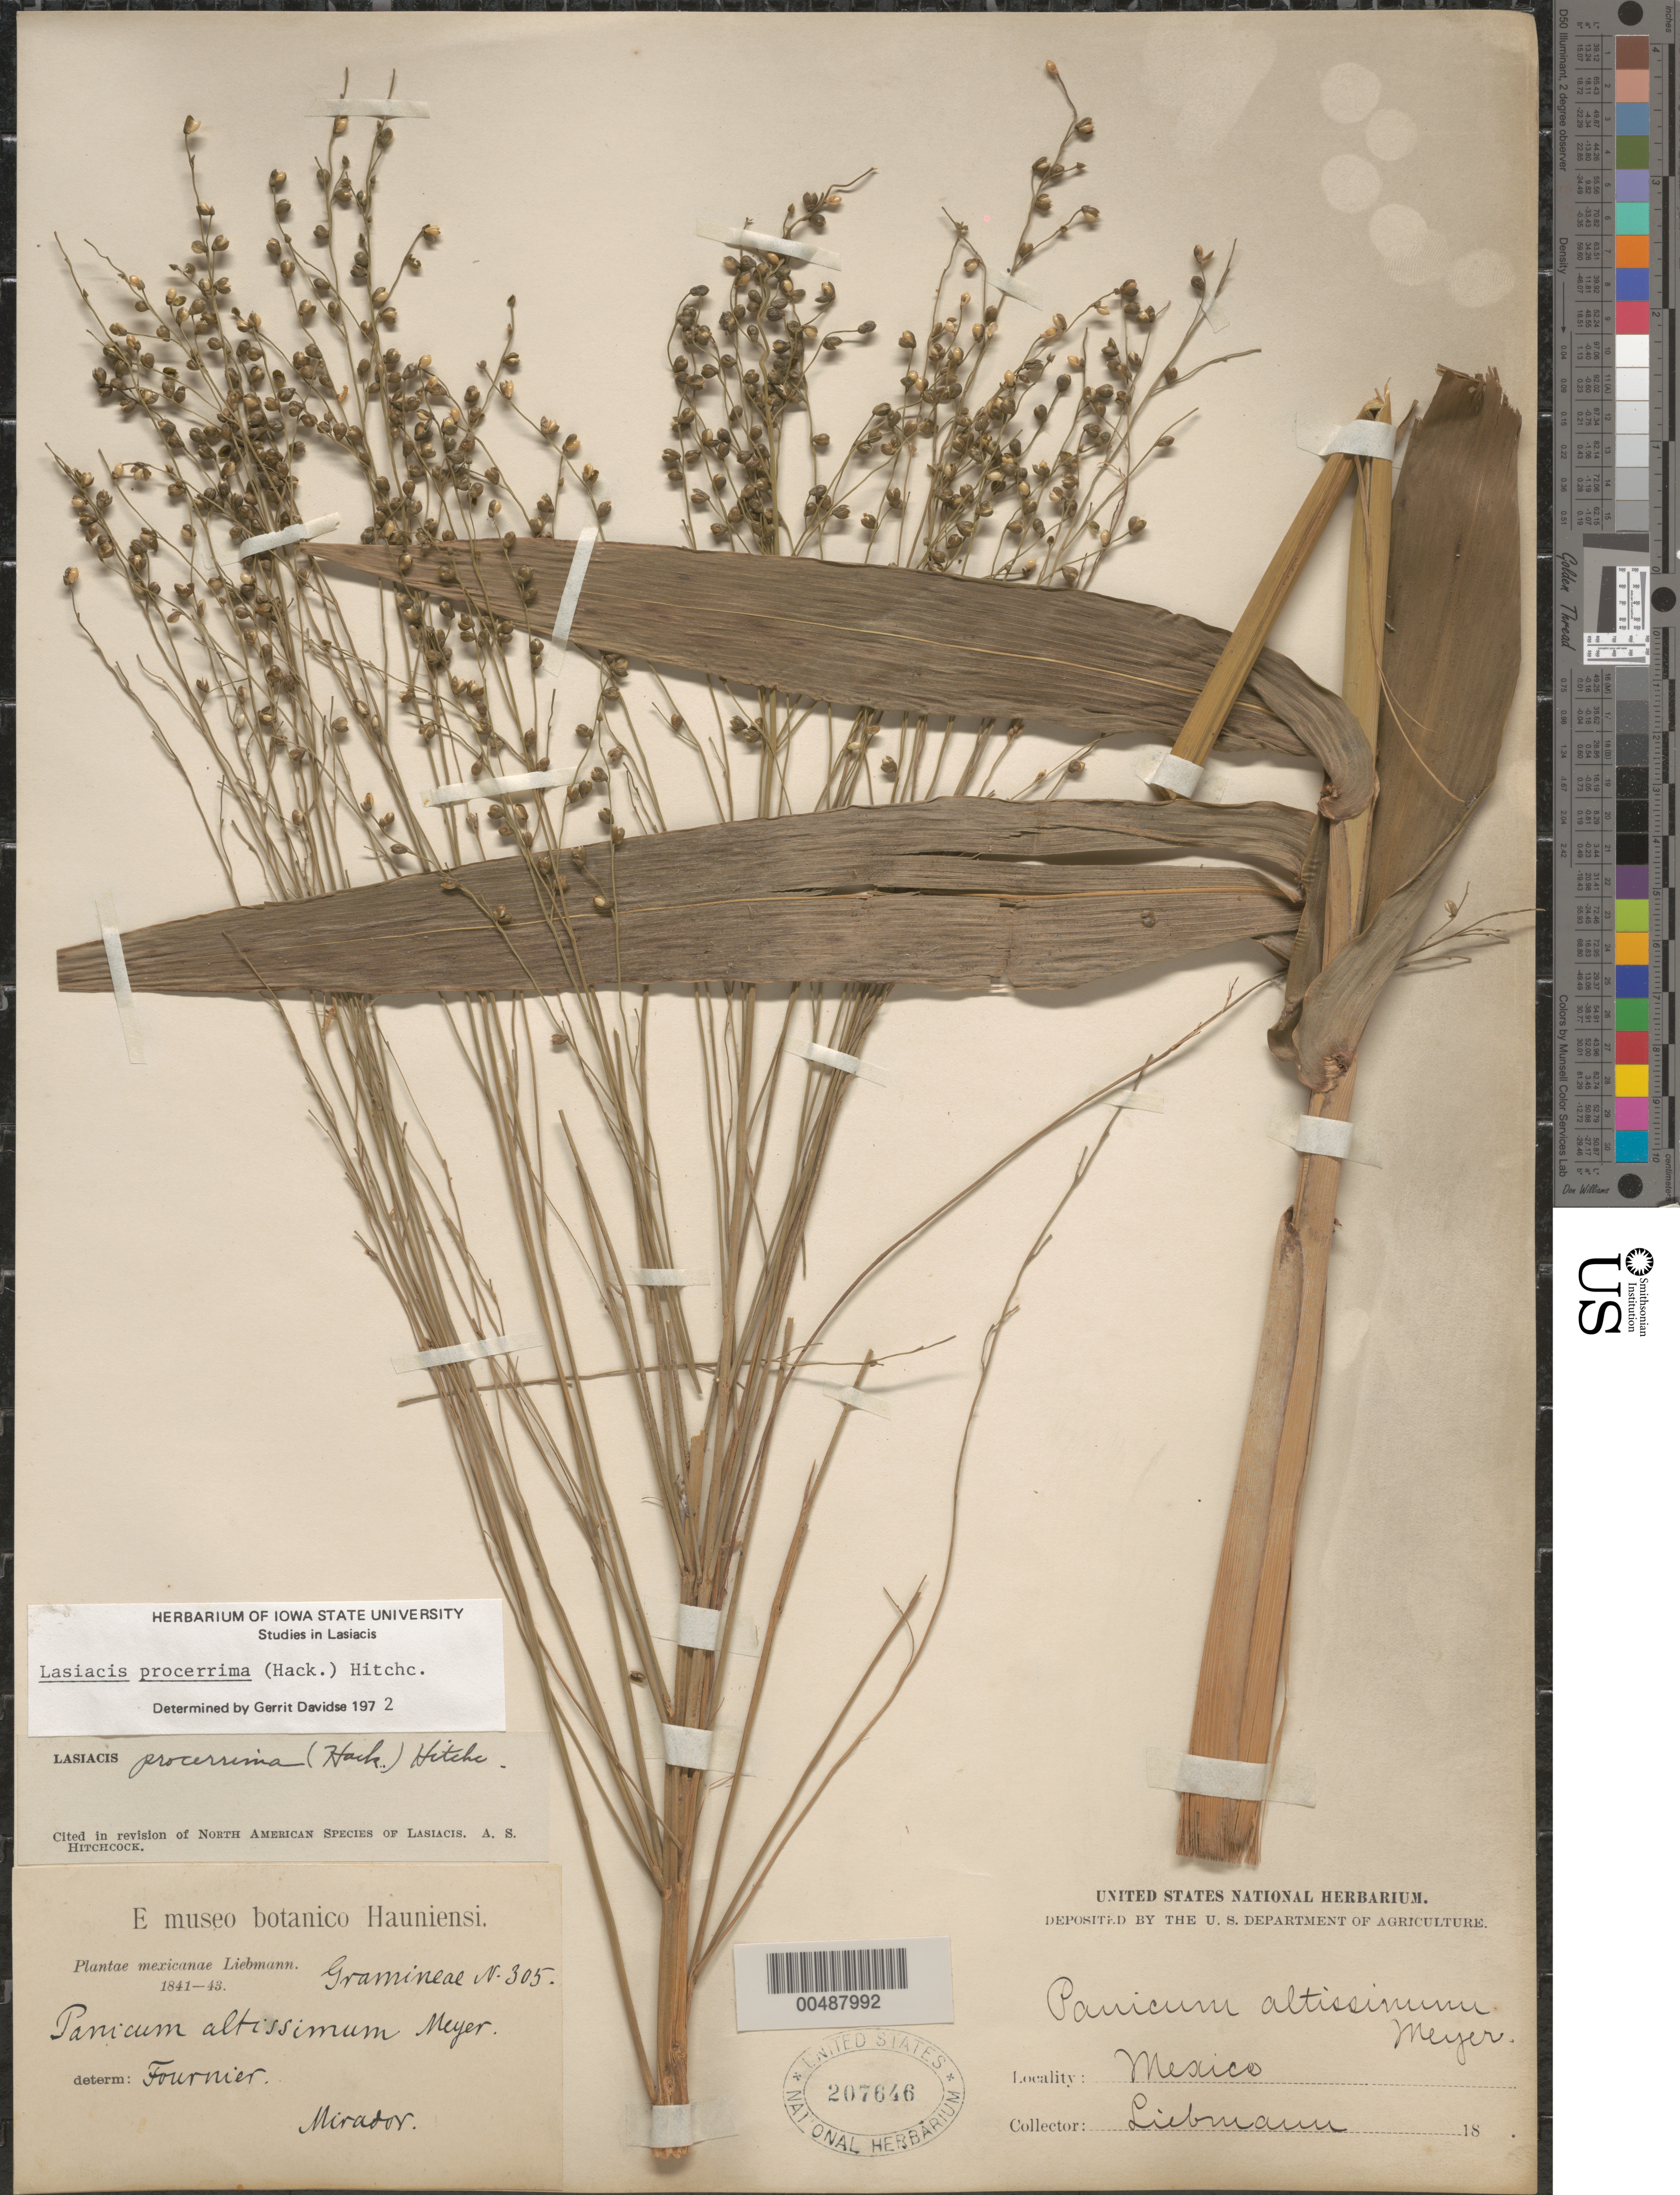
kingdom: Plantae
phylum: Tracheophyta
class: Liliopsida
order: Poales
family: Poaceae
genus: Lasiacis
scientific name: Lasiacis procerrima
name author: (Hack.) Hitchc.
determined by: Davidse, Gerrit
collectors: F. M. Liebmann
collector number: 305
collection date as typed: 1841 to -- --- 1843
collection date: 1841/1843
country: Mexico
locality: Mirador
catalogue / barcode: US 207646